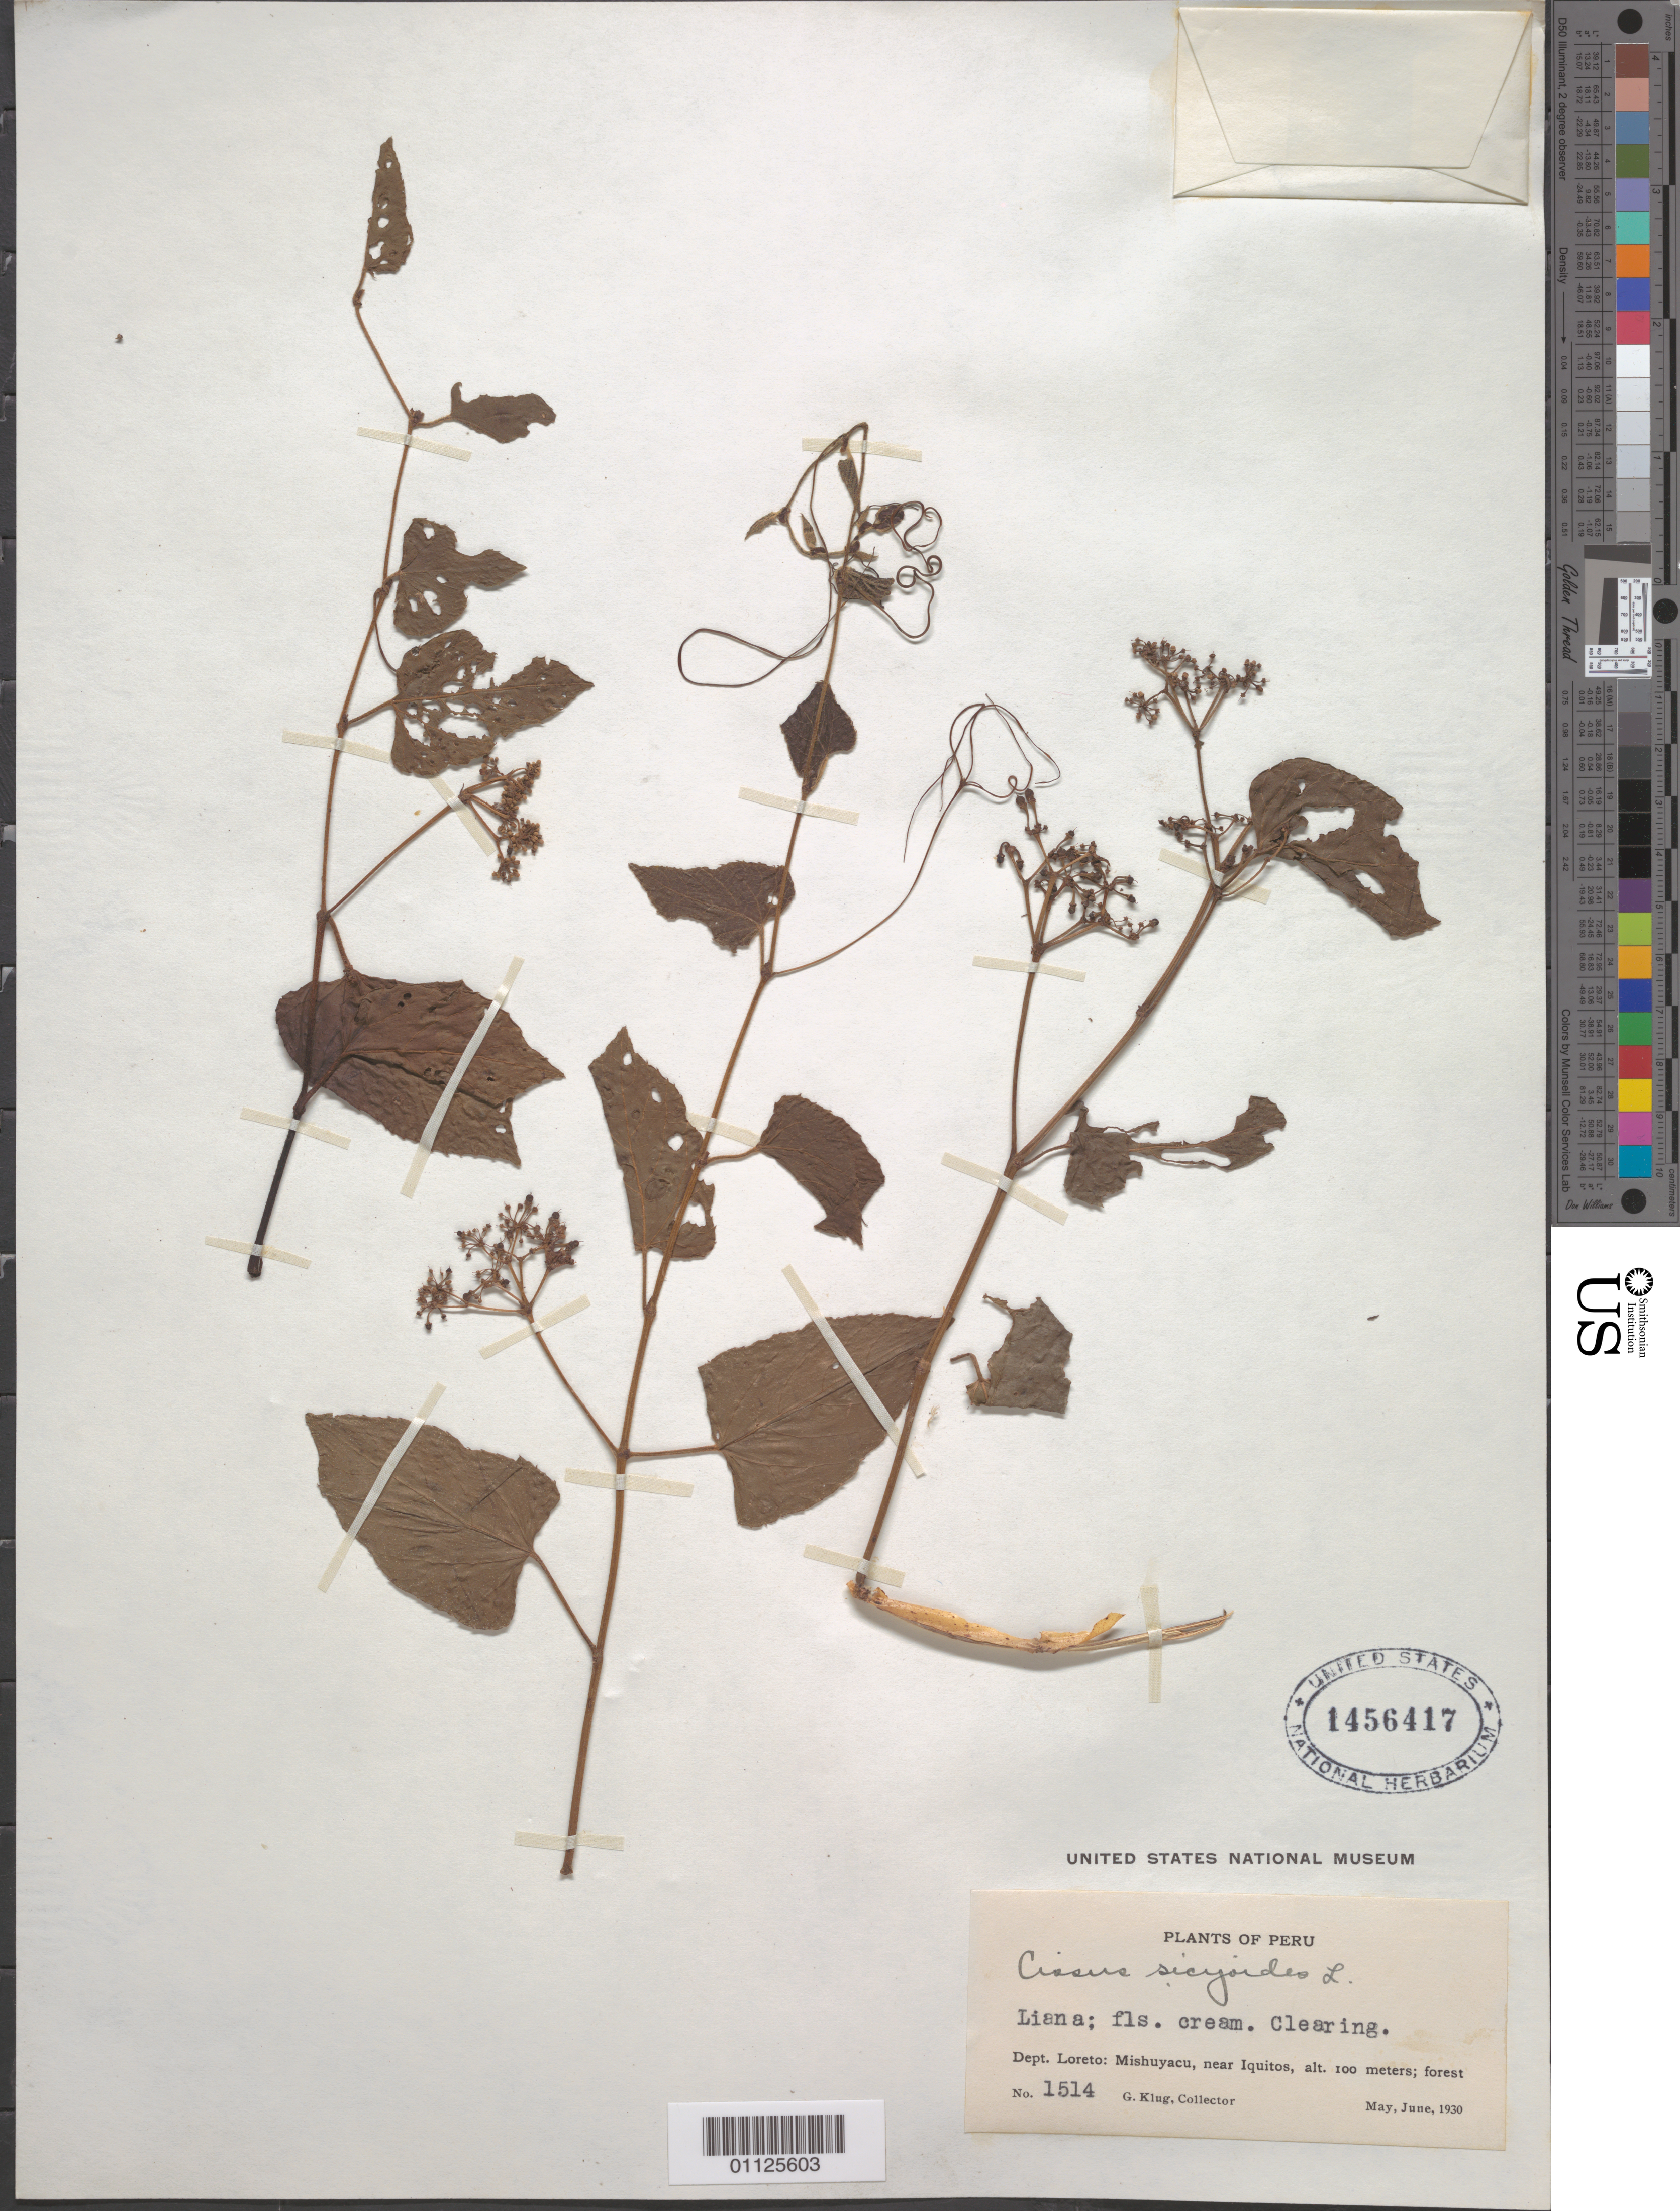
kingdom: Plantae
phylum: Tracheophyta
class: Magnoliopsida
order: Vitales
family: Vitaceae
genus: Cissus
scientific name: Cissus verticillata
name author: (L.) Nicolson & C.E. Jarvis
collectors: G. Klug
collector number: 1514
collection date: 1930-05/1930-06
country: Peru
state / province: Loreto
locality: Mishuyacu, near Iquitos.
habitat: Forest. Liana. Clearing.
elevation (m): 100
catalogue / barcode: US 1456417